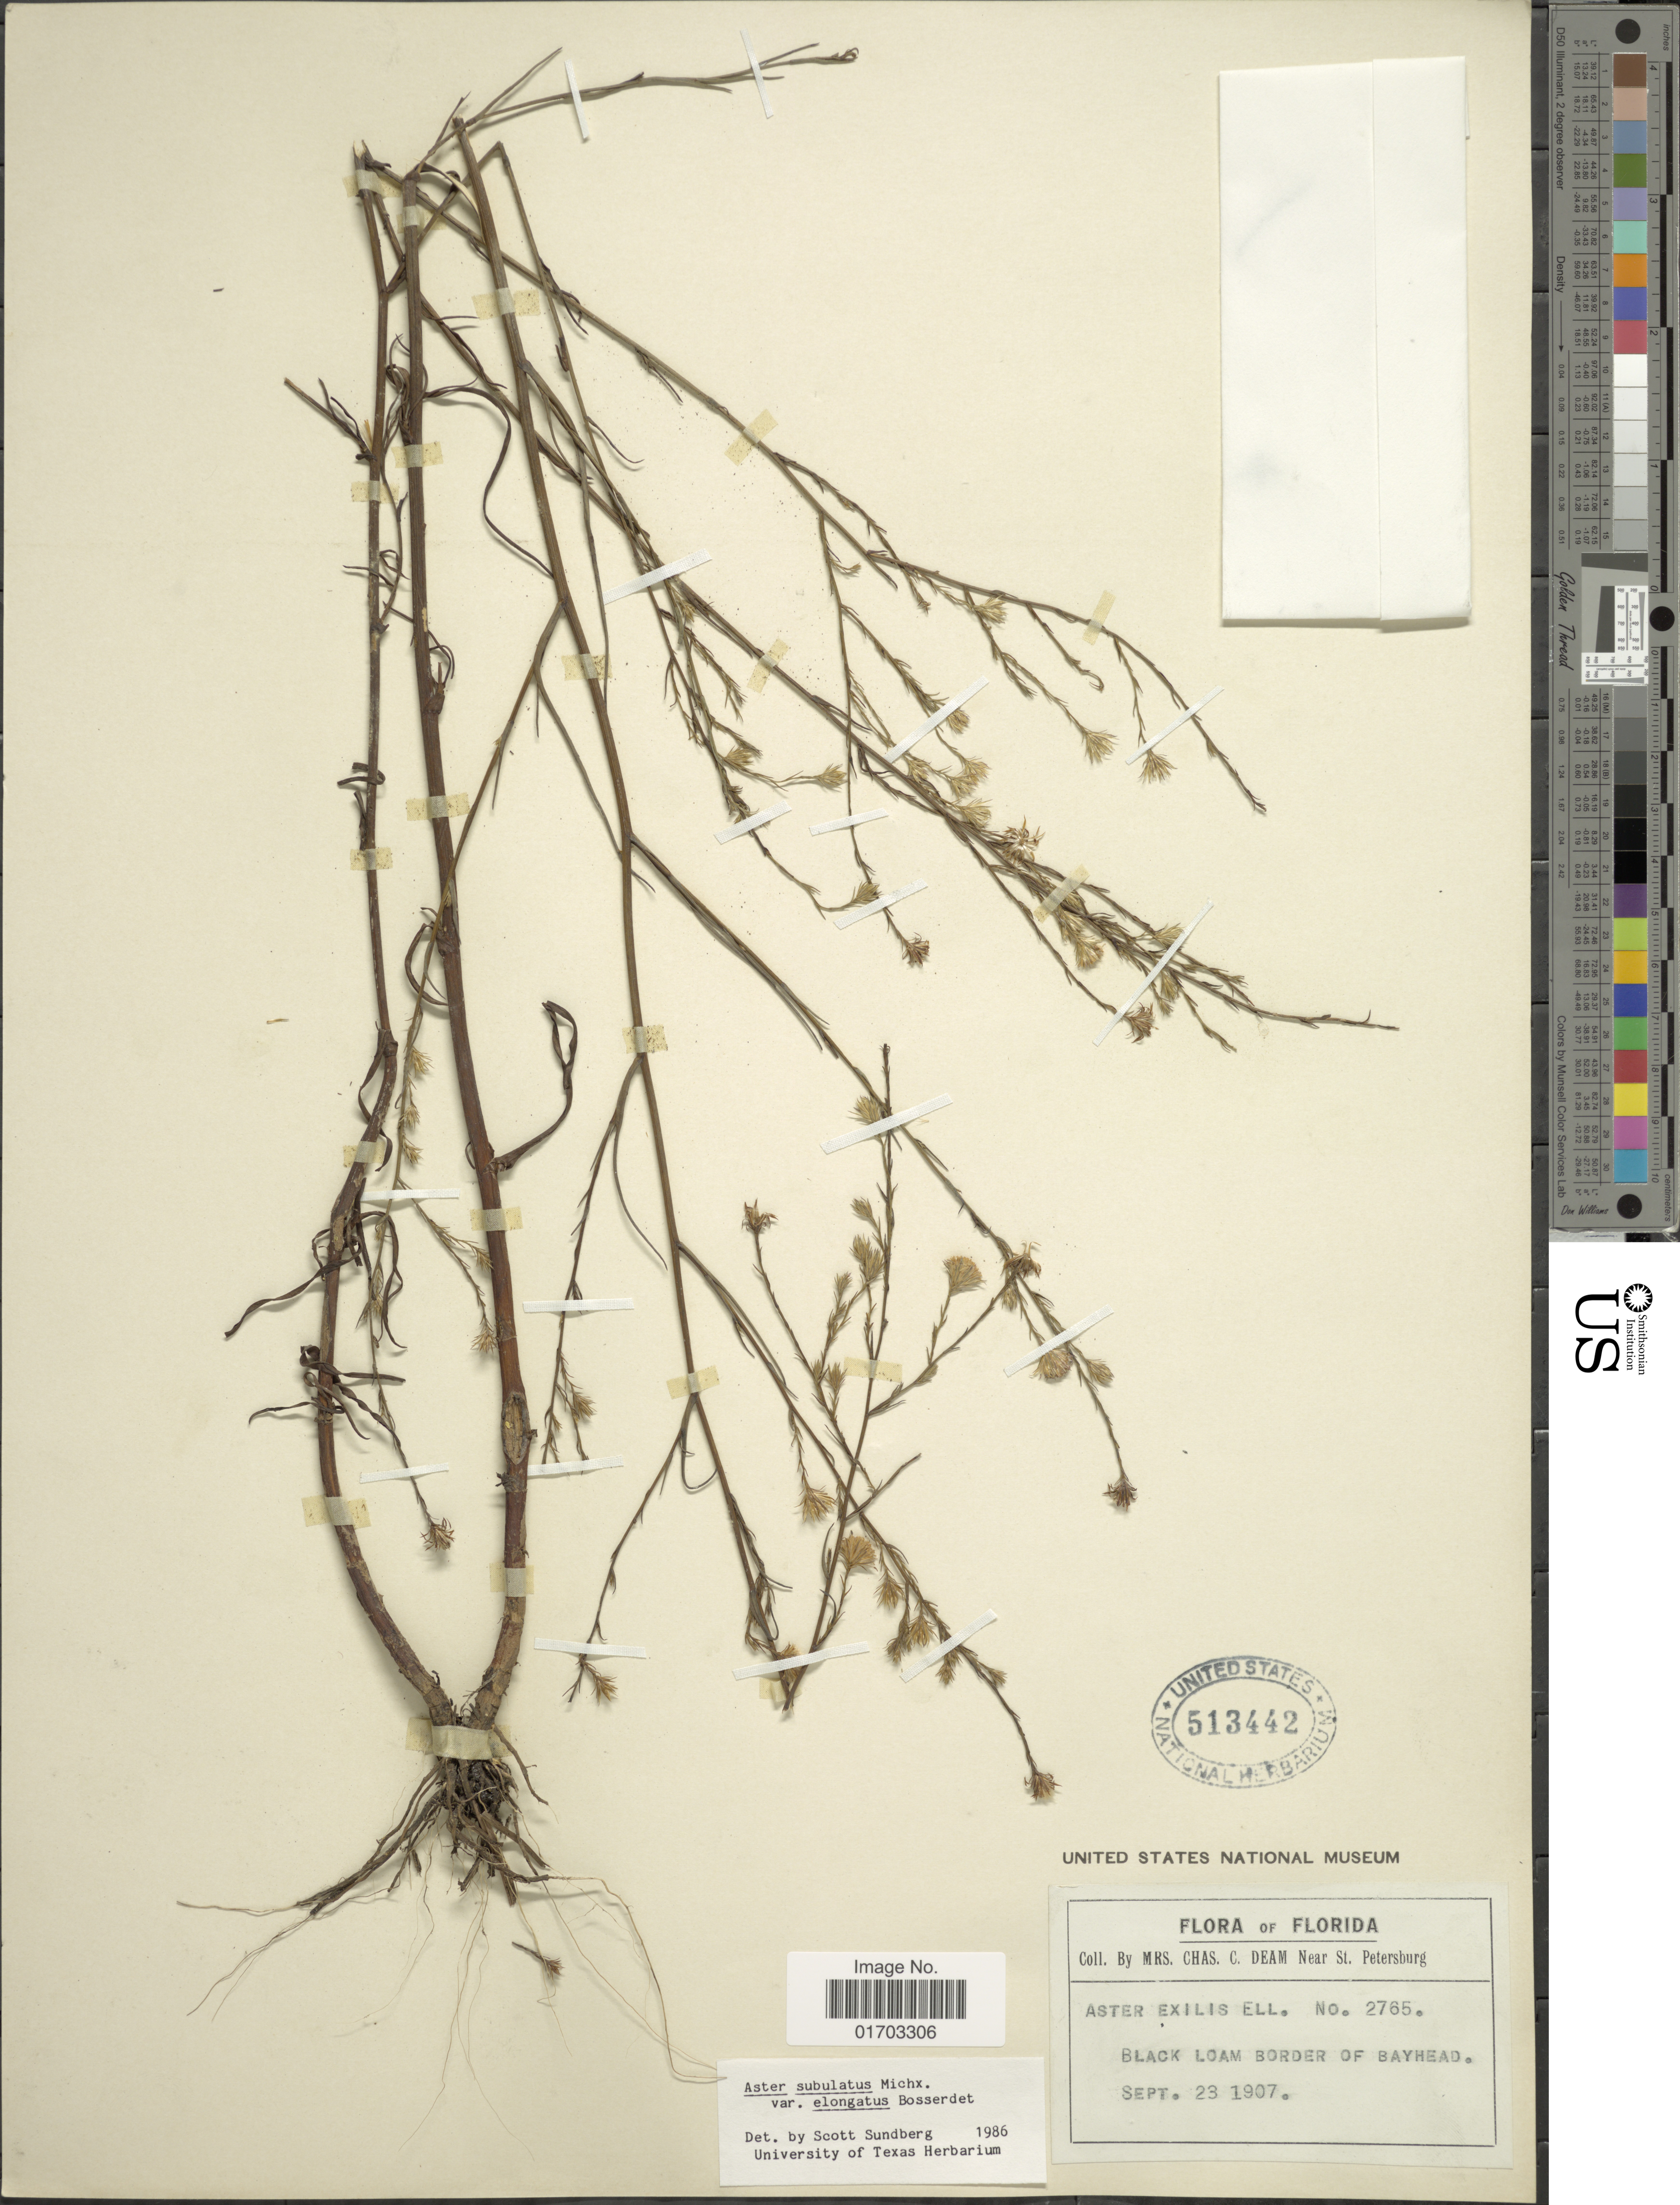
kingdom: Plantae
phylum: Tracheophyta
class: Magnoliopsida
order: Asterales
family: Asteraceae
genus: Symphyotrichum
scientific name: Symphyotrichum bahamense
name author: (Britton) G.L. Nesom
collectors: C. C. Deam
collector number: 2765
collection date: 1907-09-23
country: United States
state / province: Florida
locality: Black Loam border of Bayhead, near St. Petersburg.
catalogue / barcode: US 513442